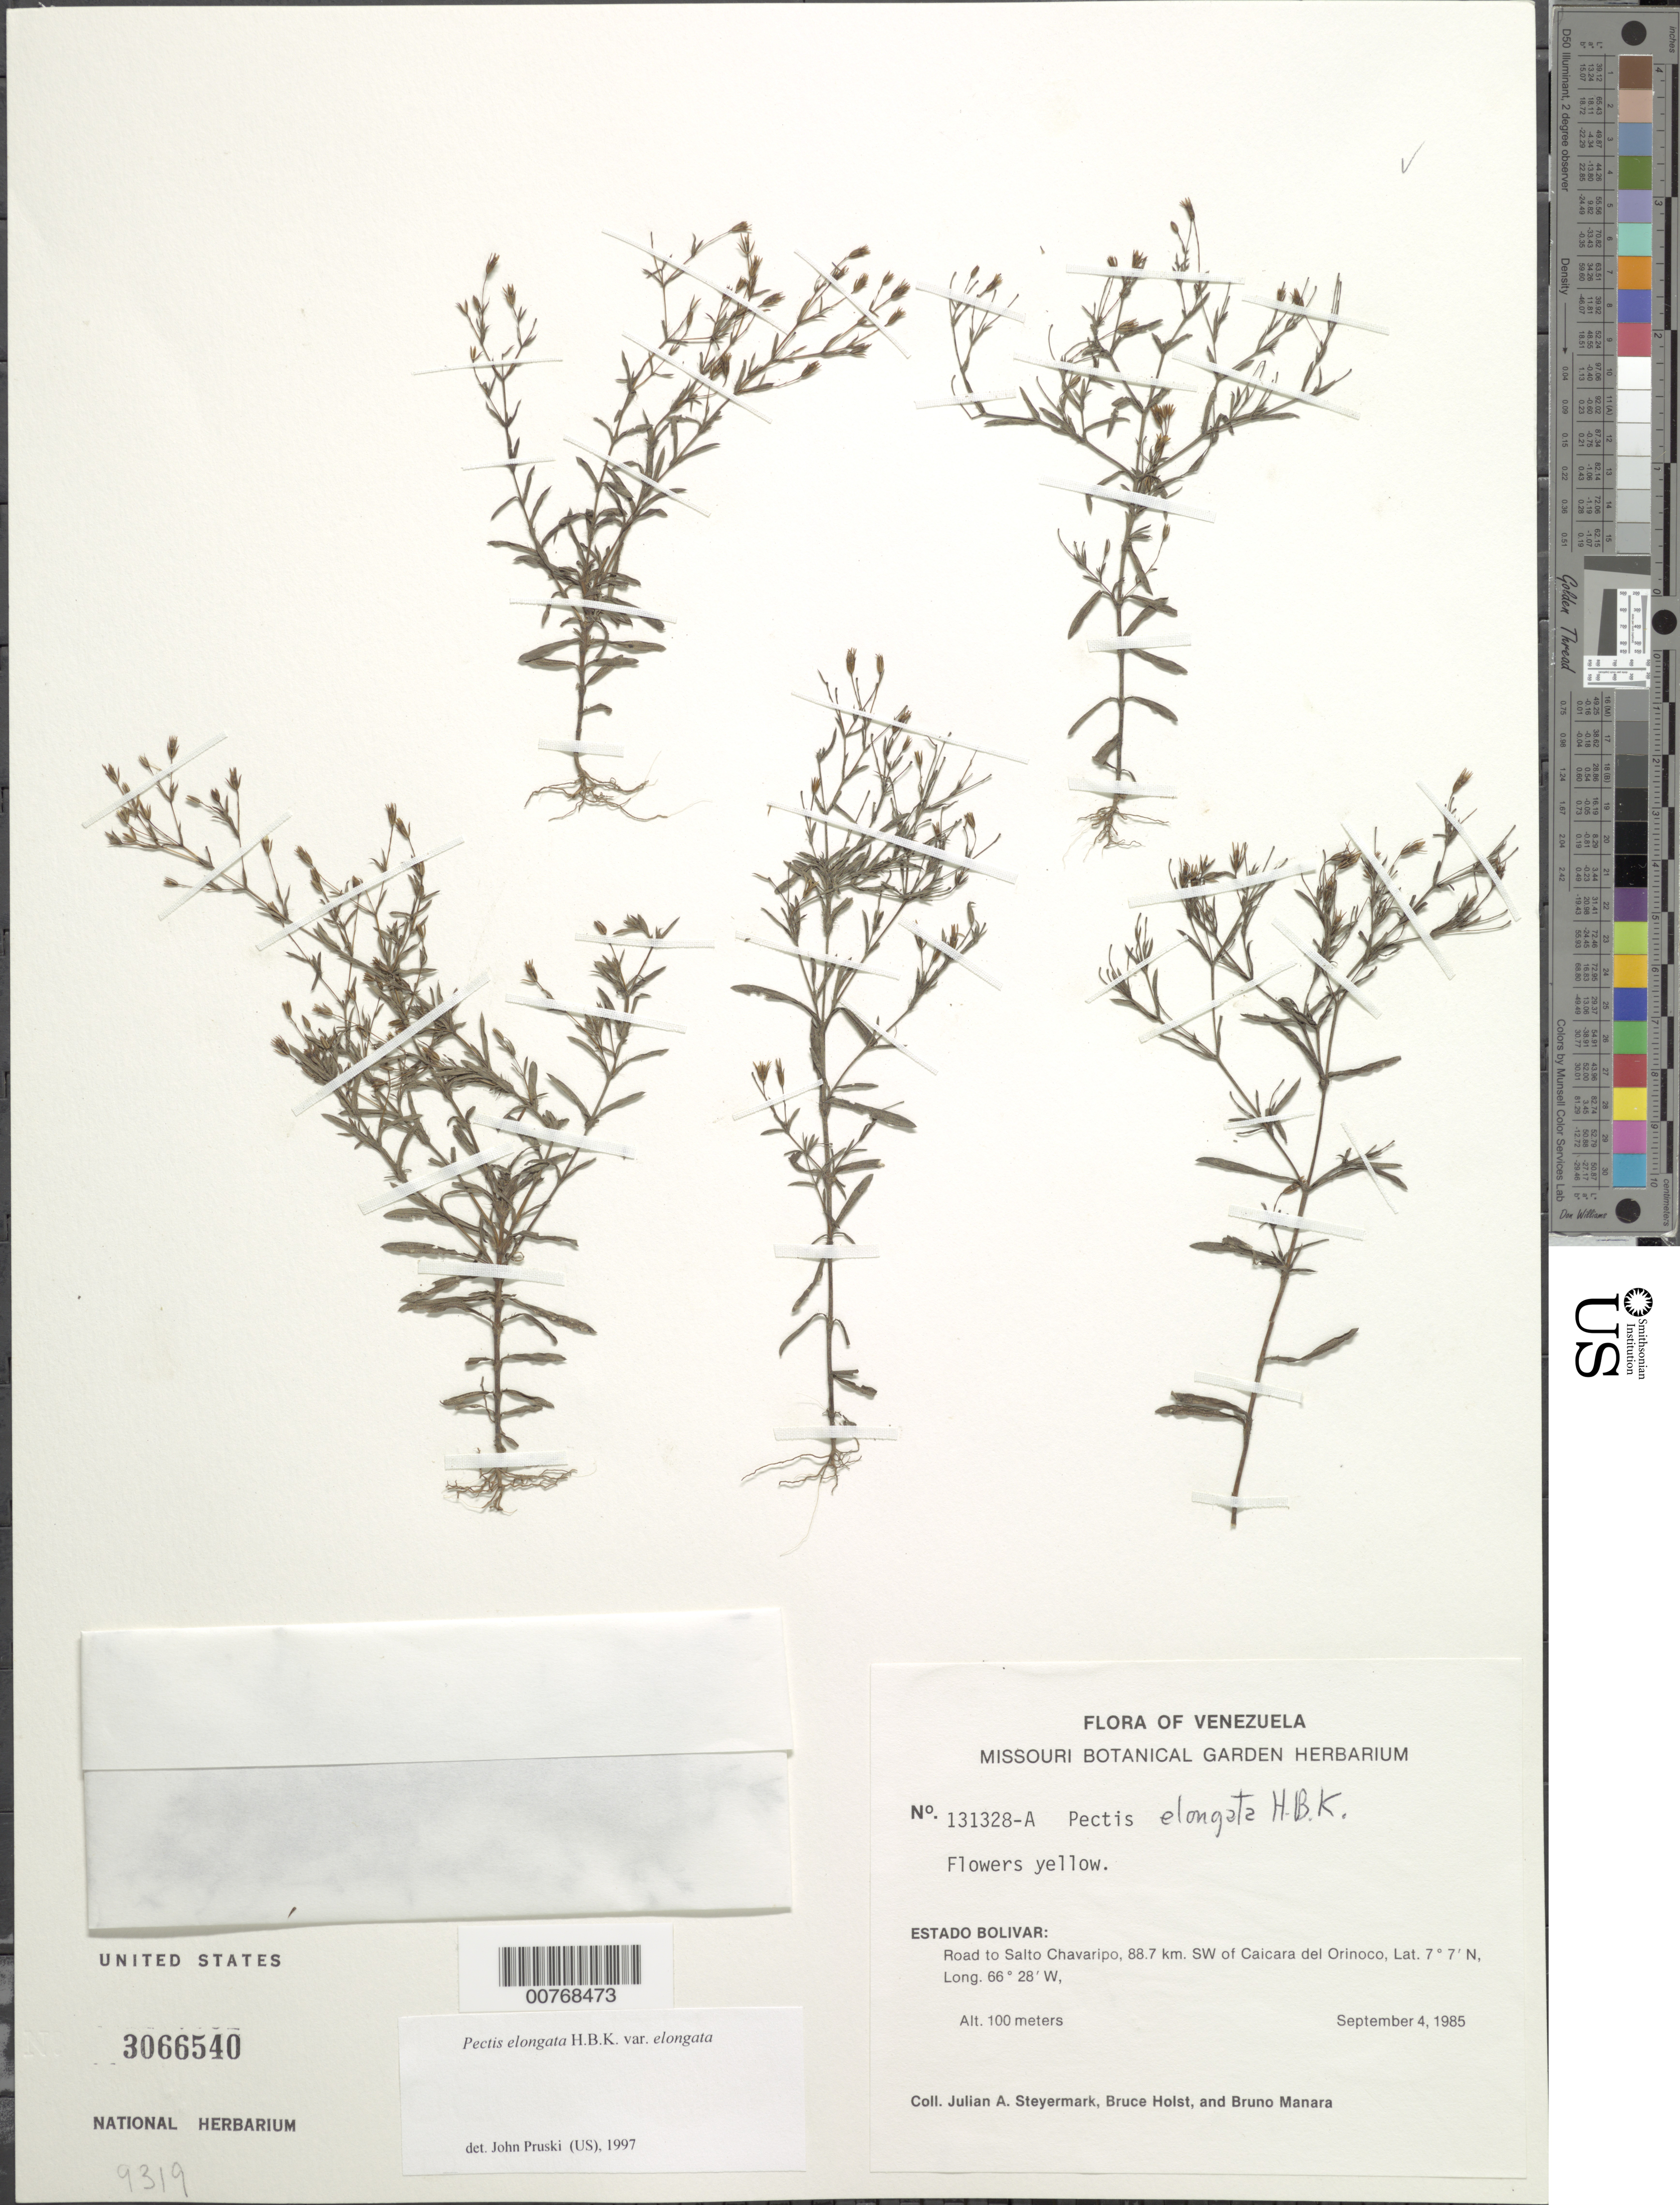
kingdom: Plantae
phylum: Tracheophyta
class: Magnoliopsida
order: Asterales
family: Asteraceae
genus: Pectis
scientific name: Pectis elongata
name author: Kunth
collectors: J. Steyermark, B. Holst & B. Manara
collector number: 131328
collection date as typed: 4-Sep-85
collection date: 1985-09-04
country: Venezuela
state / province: Bolívar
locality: Salto Chavaripo road, 88.7 km SW of Caicara del Orinoco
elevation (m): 100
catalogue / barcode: US 3066540